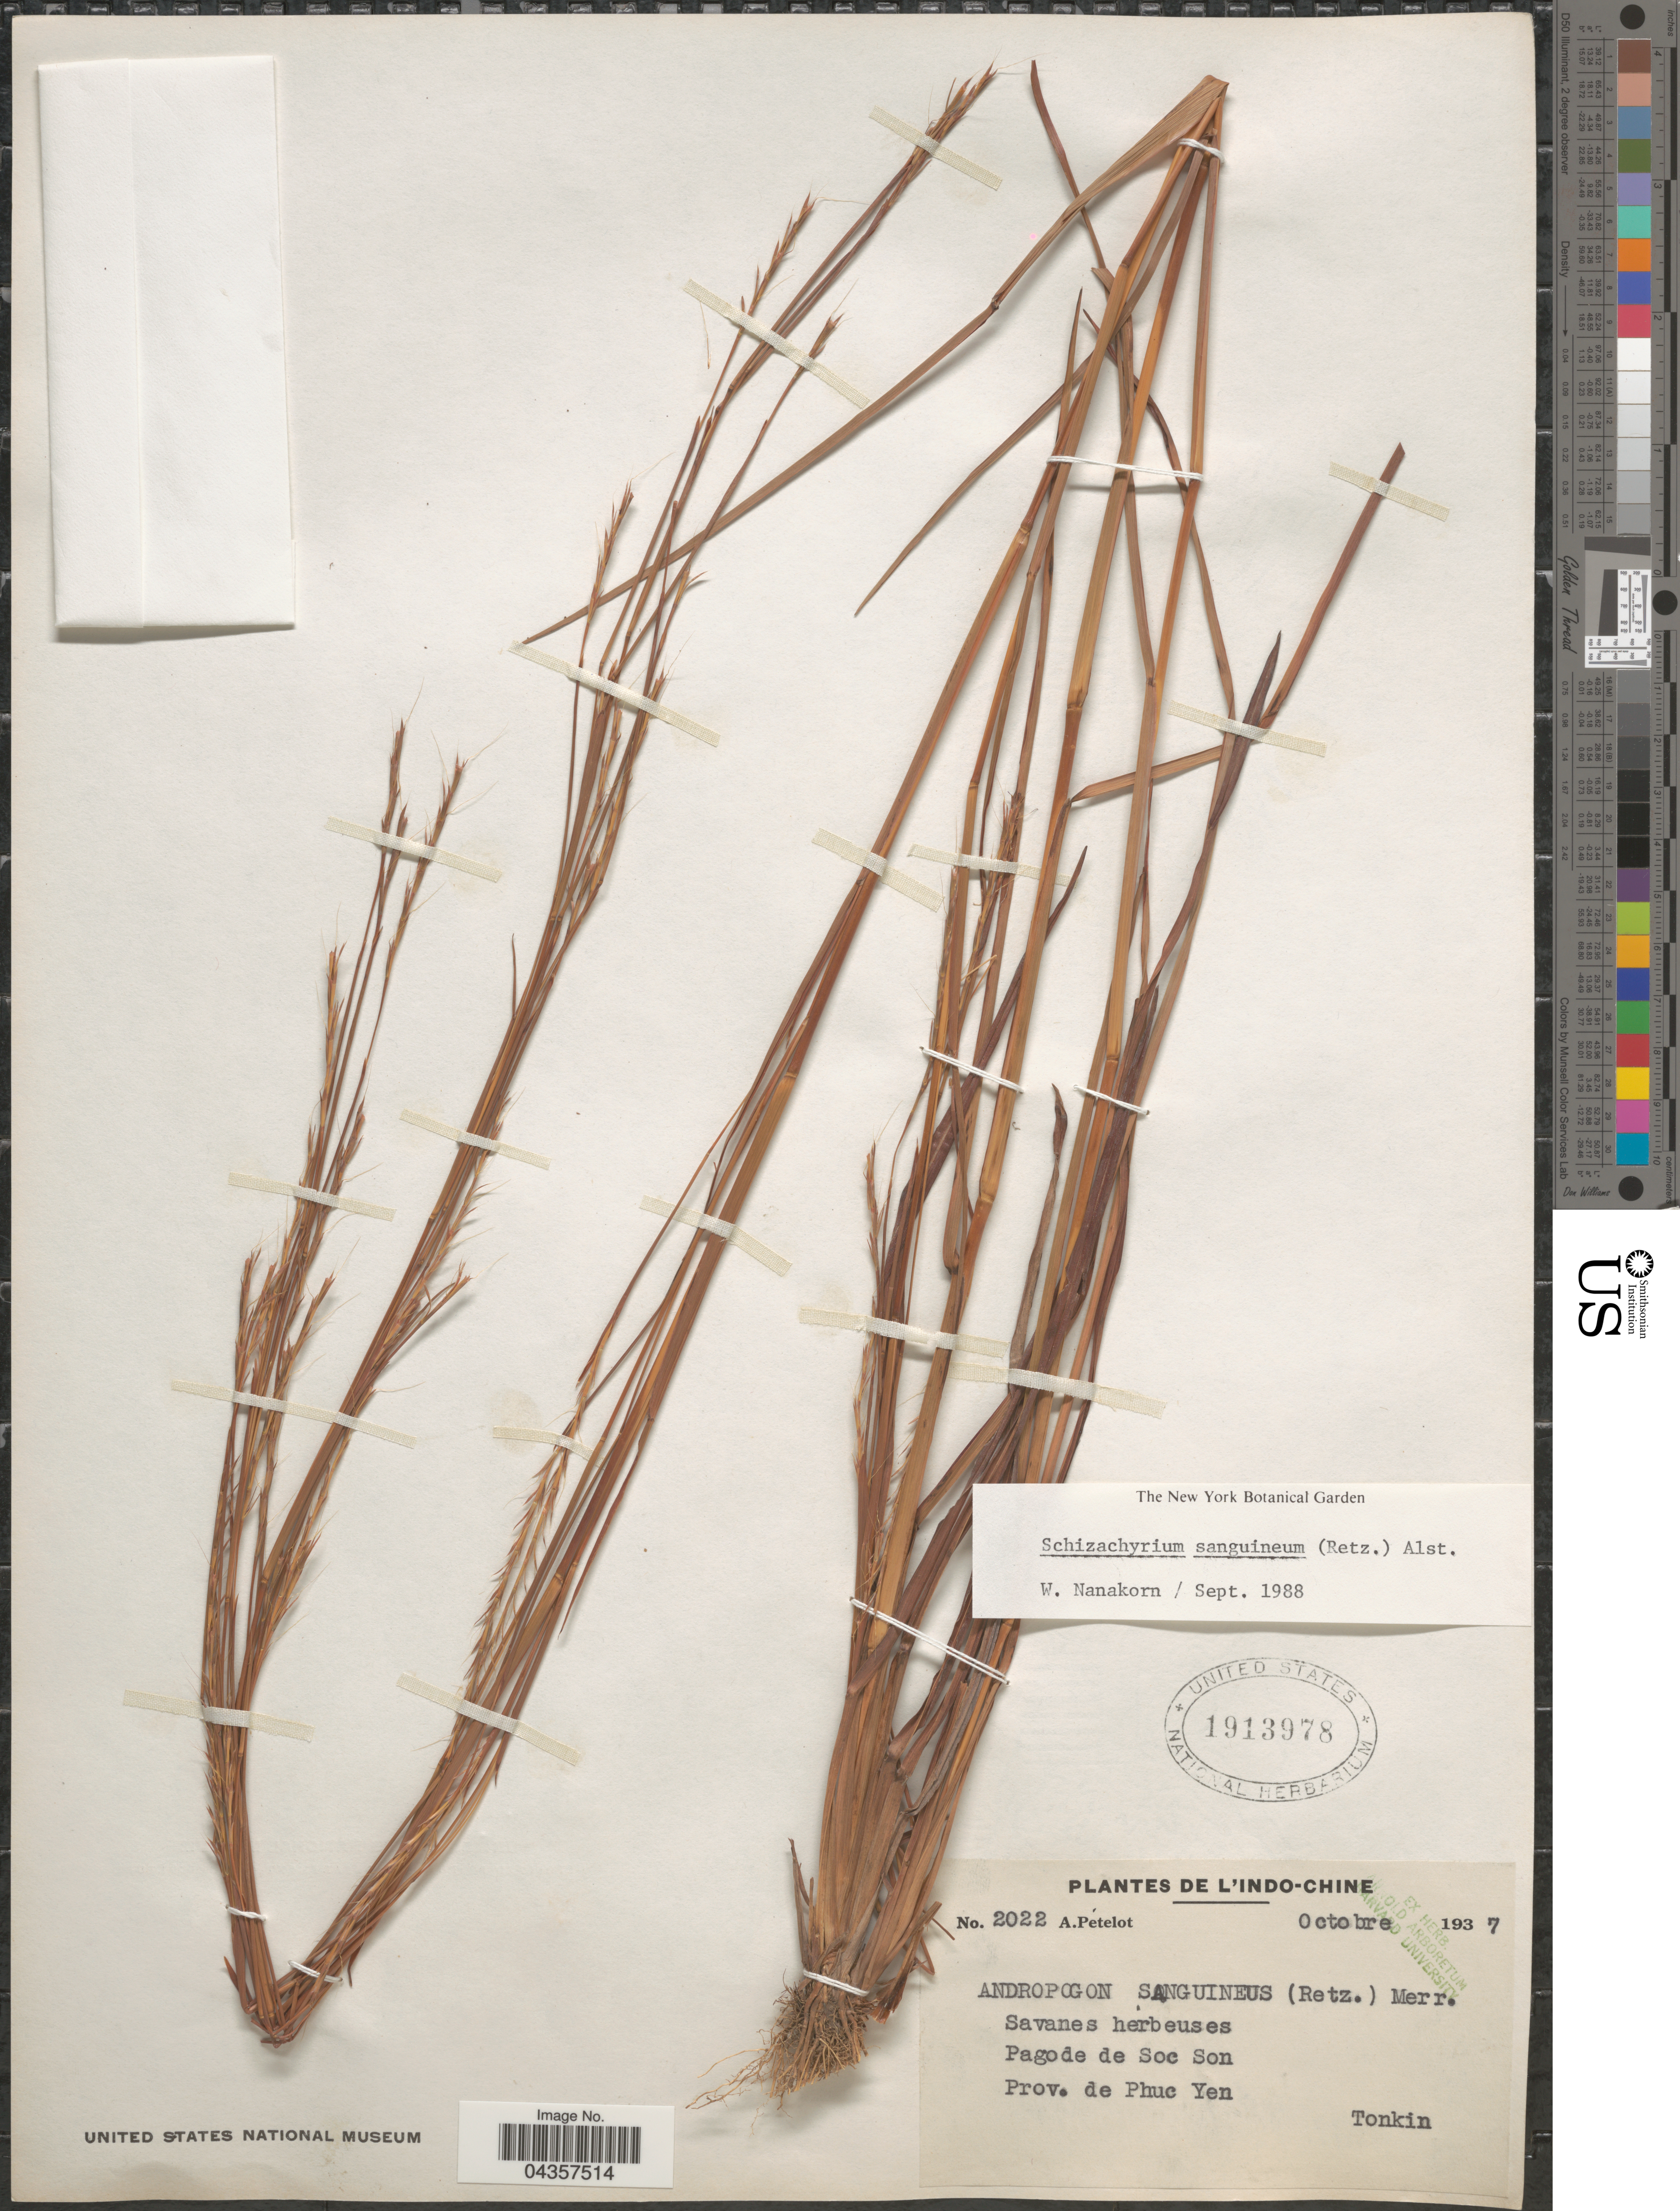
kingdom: Plantae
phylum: Tracheophyta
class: Liliopsida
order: Poales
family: Poaceae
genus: Schizachyrium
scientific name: Schizachyrium sanguineum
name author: (Retz.) Alston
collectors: A. Petelot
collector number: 2022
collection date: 1937-10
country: Vietnam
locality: Indo-Chine. Pagode de Soc Son. Prov. de Phuc Yen. Tonkin.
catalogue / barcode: US 1913978